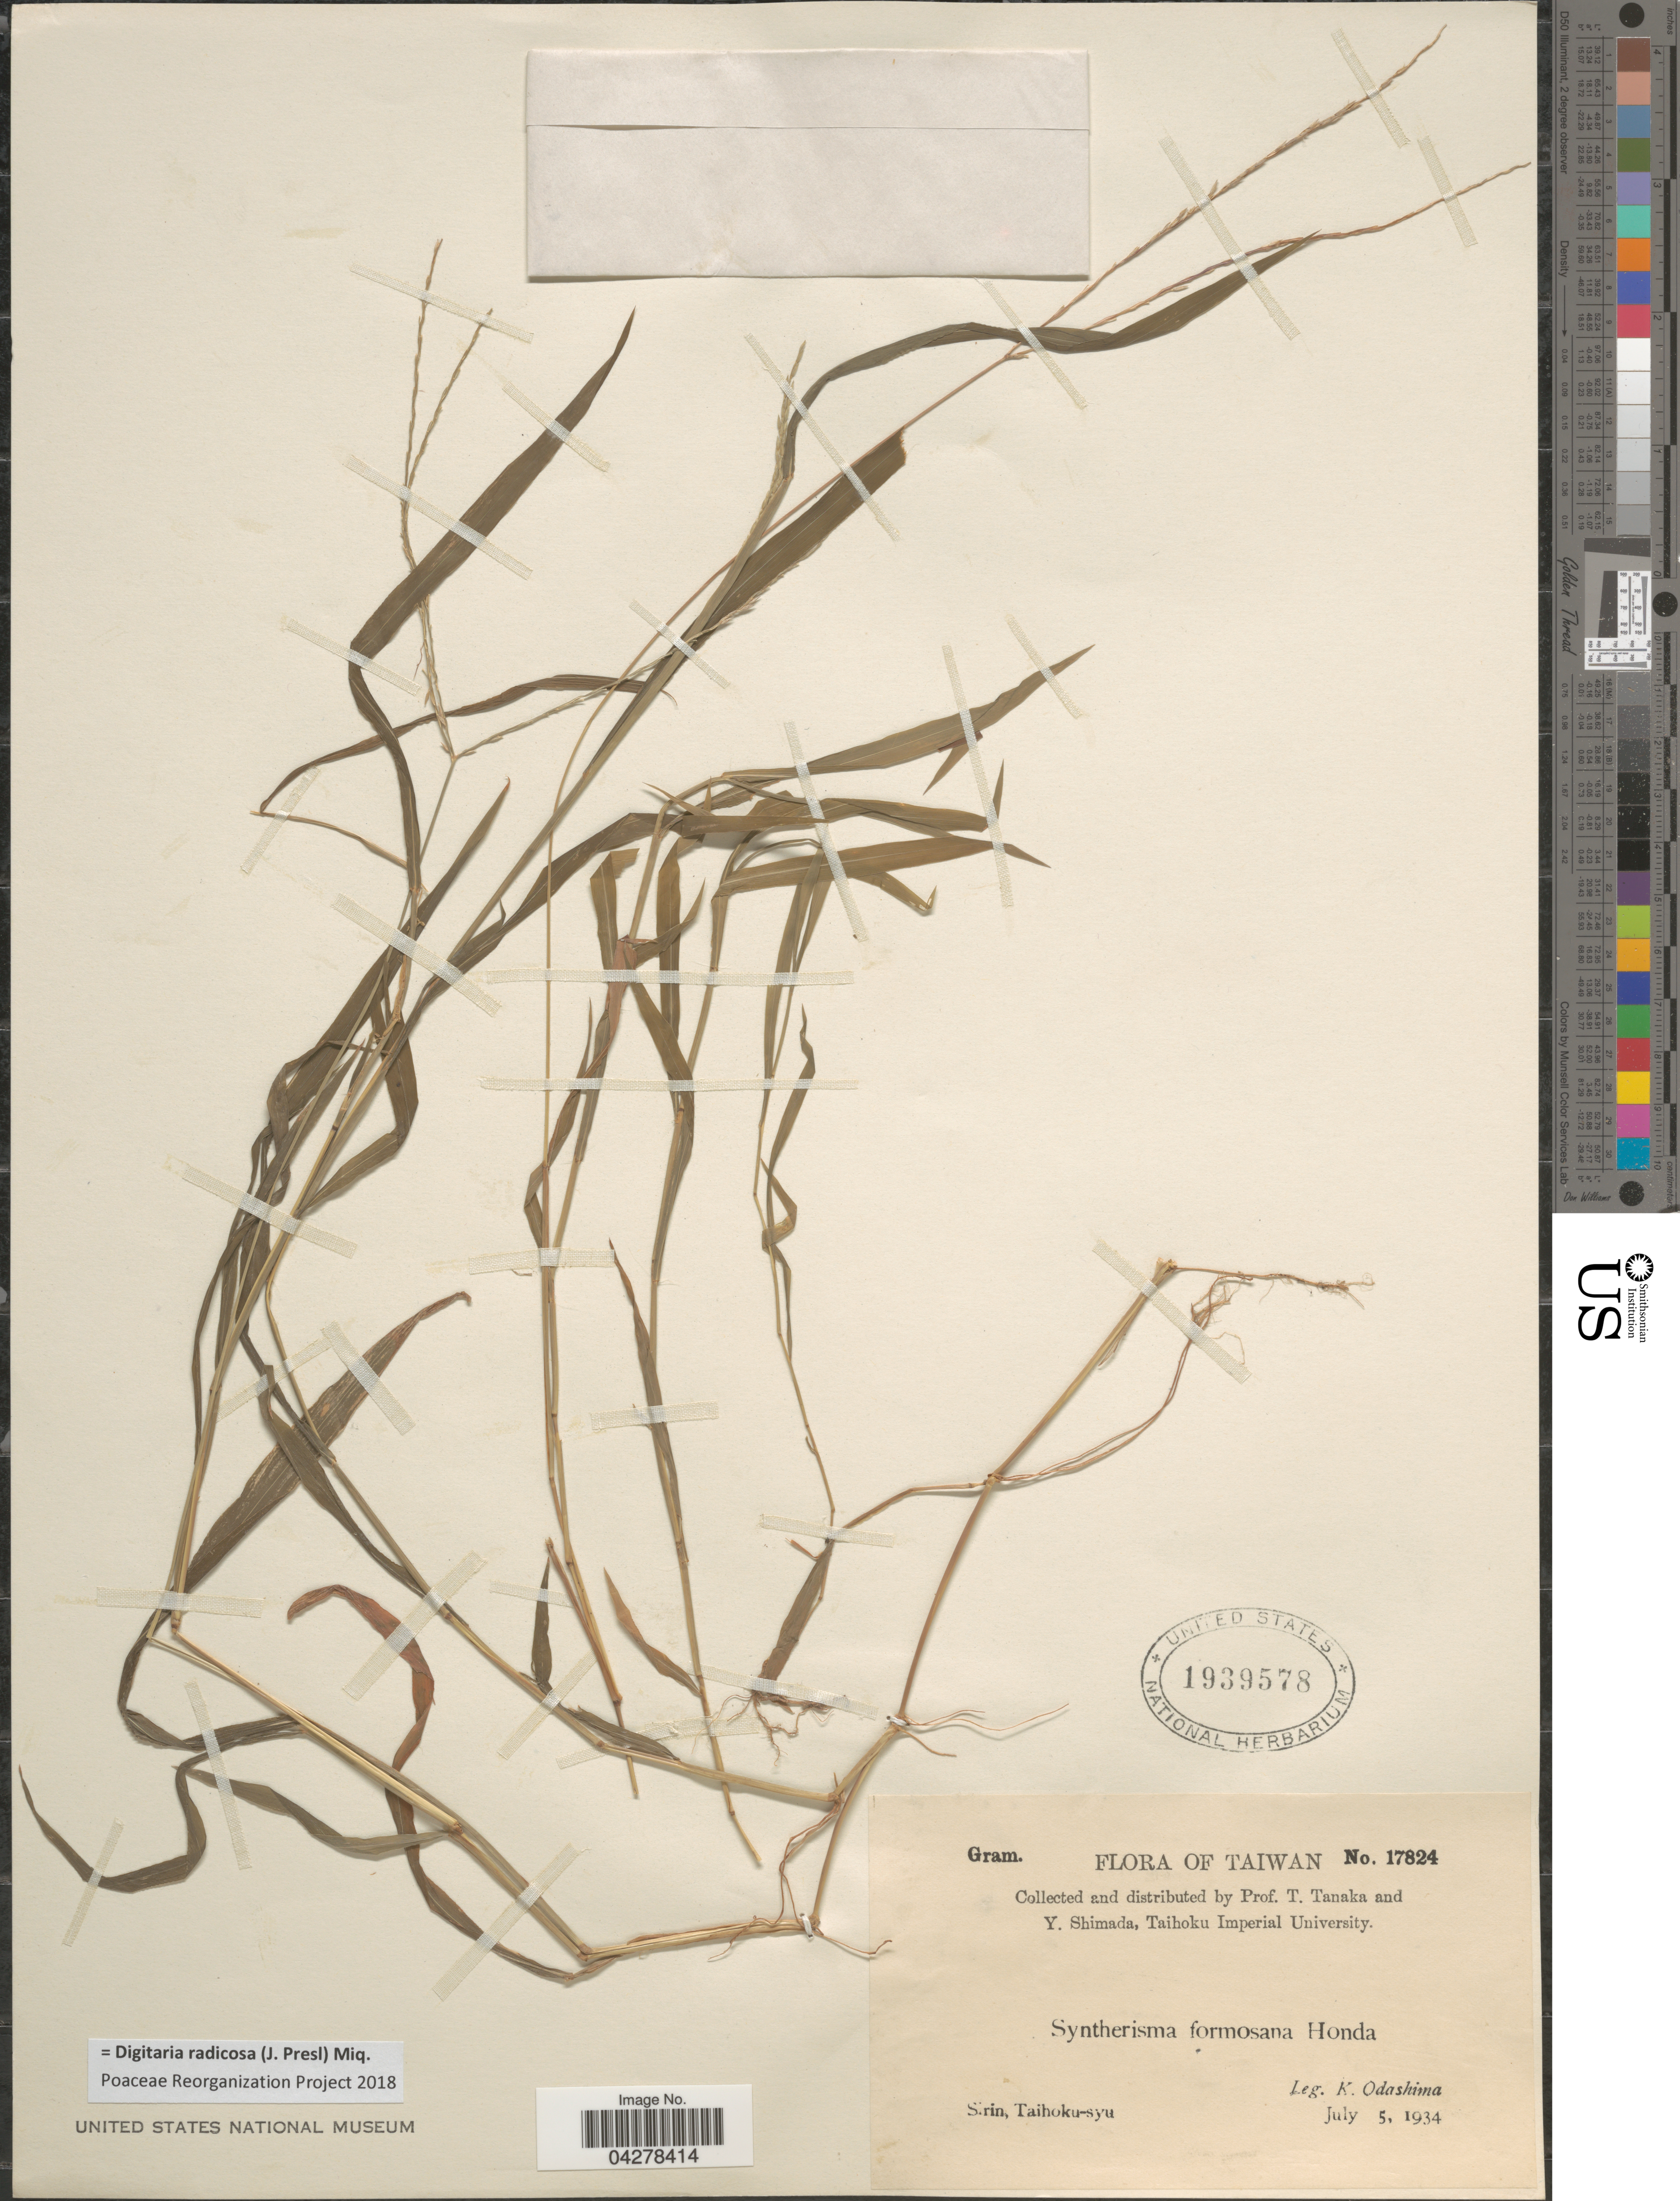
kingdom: Plantae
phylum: Tracheophyta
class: Liliopsida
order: Poales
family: Poaceae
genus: Digitaria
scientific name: Digitaria radicosa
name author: (J. Presl) Miq.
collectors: T. Tanaka, Y. Shimada & K. Odashima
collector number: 17824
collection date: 1934-07-05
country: Taiwan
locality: Sirin, Taihoku-syu.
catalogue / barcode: US 1939578